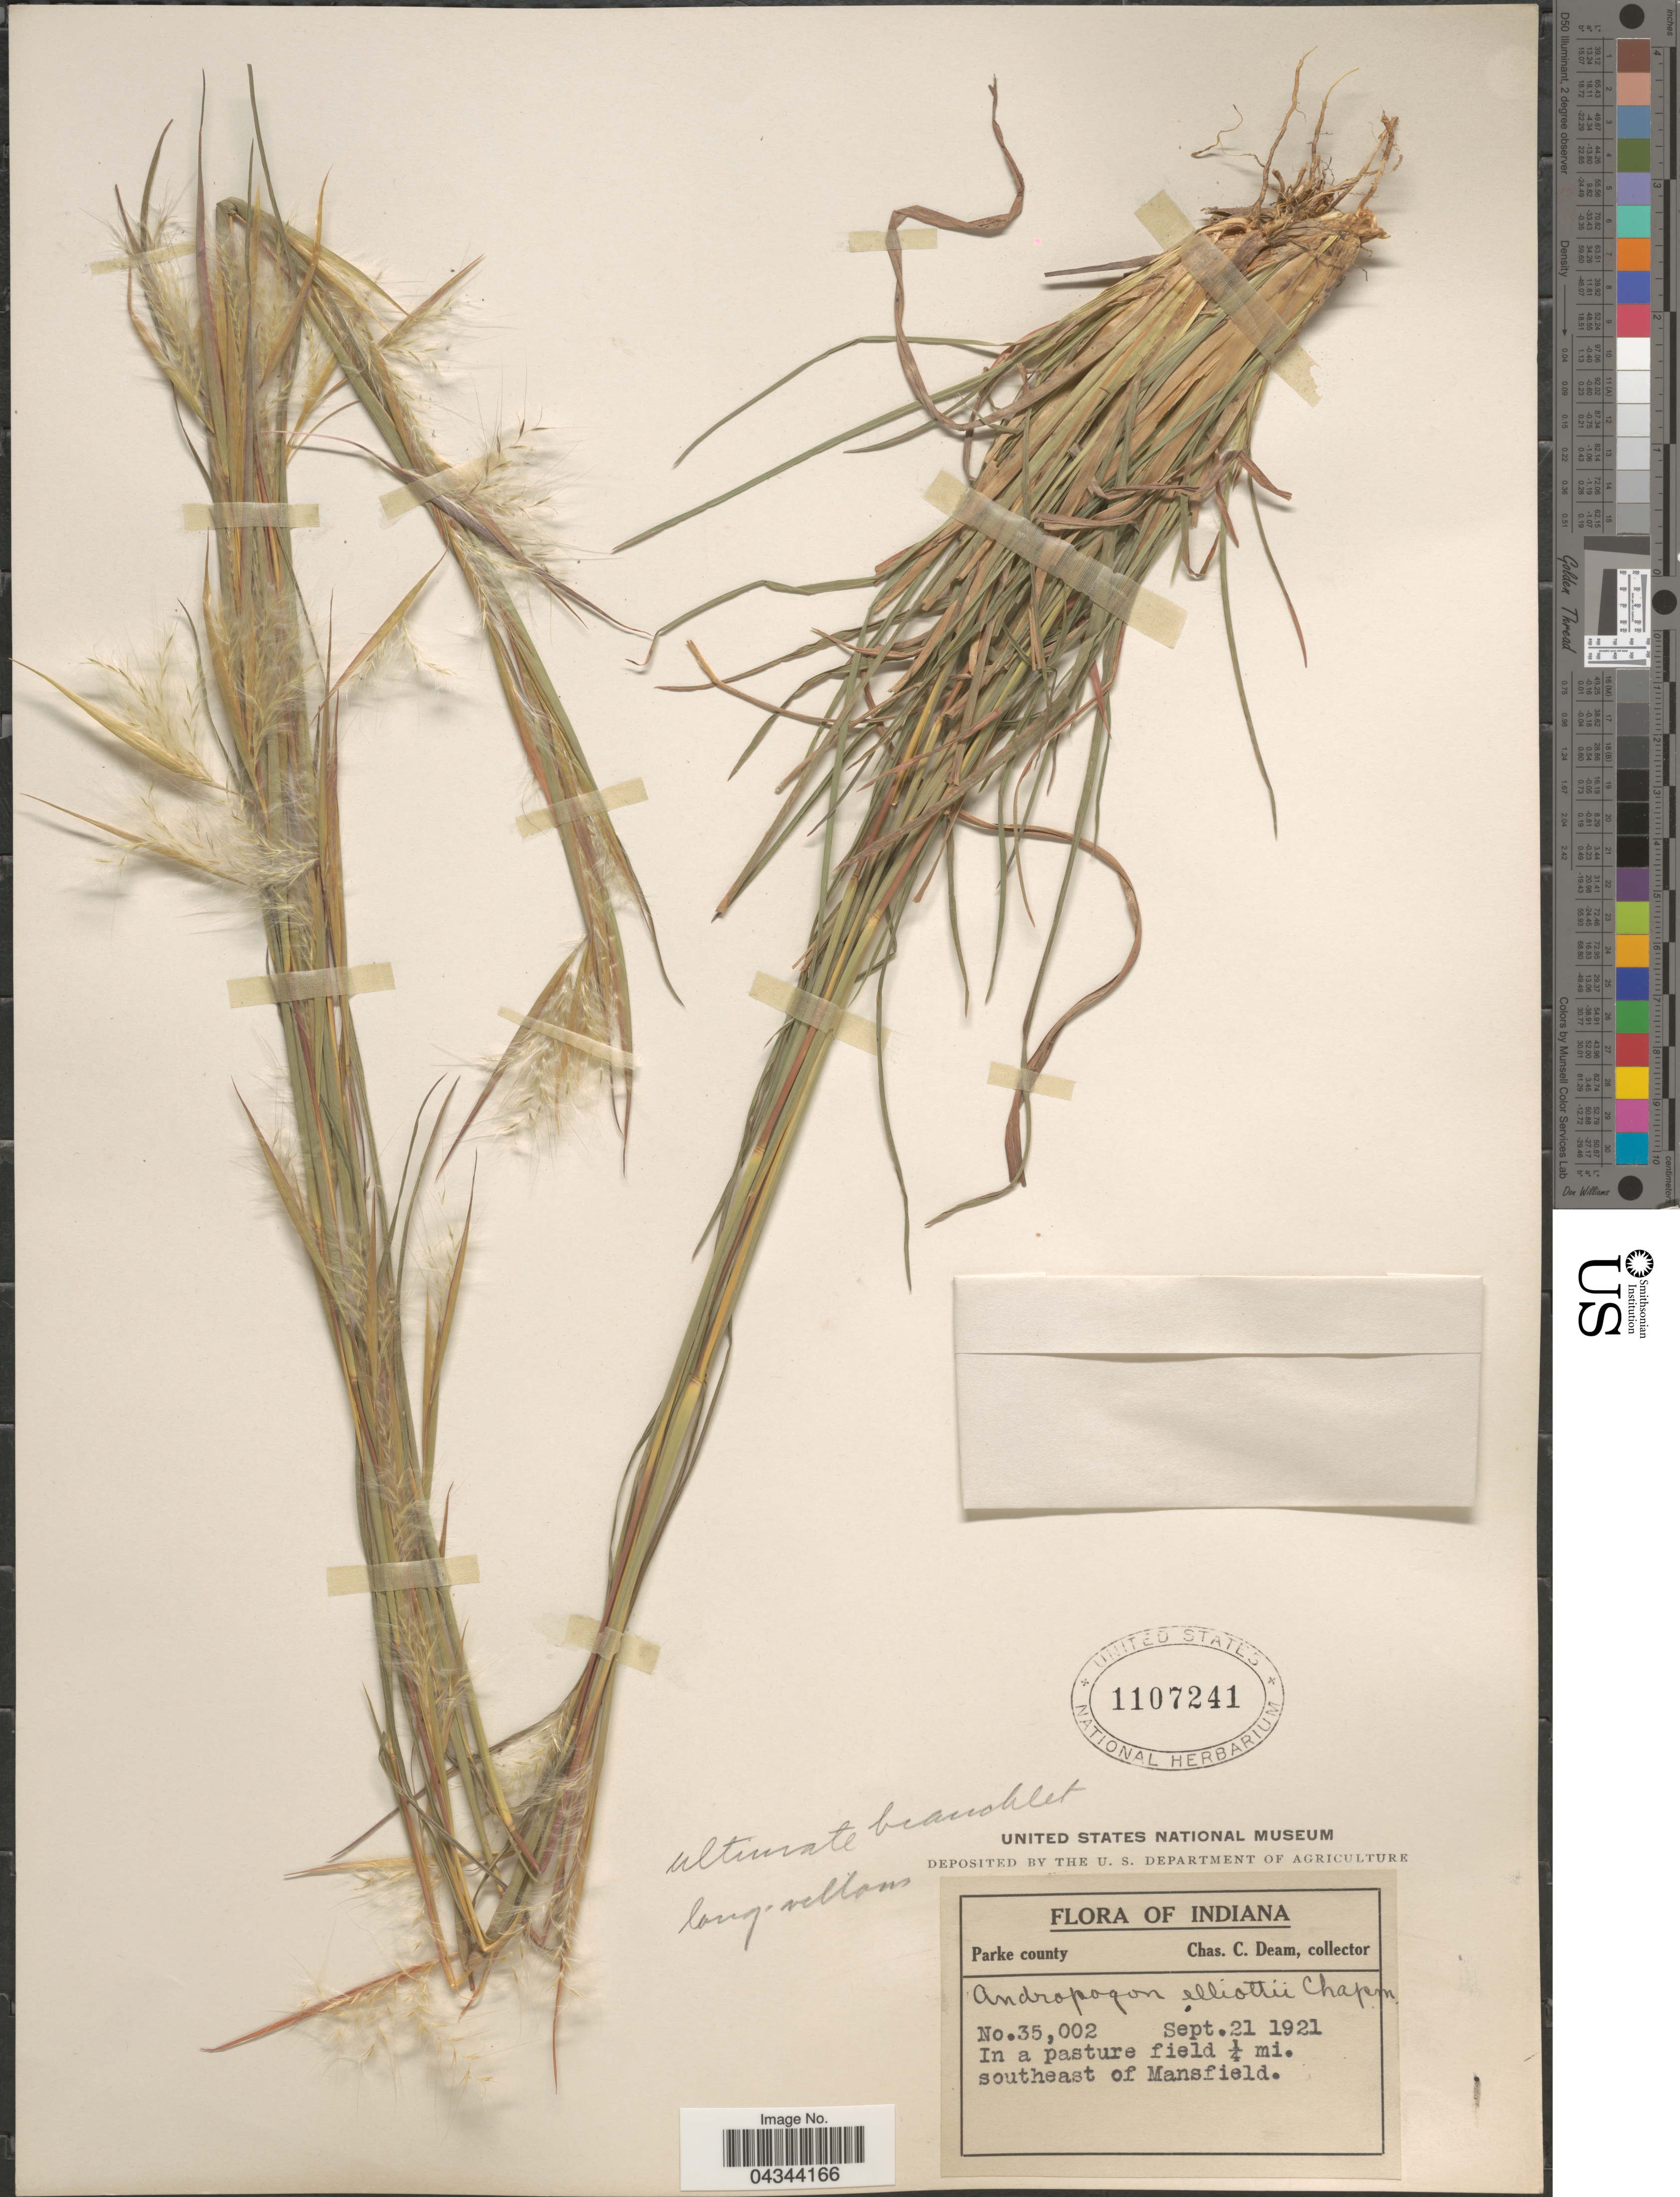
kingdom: Plantae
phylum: Tracheophyta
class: Liliopsida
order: Poales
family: Poaceae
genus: Andropogon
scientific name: Andropogon virginicus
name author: L.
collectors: C. C. Deam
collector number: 35002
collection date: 1921-09-21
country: United States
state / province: Indiana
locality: Parke county. ¼ mi. southeast of Mansfield.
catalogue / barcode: US 1107241